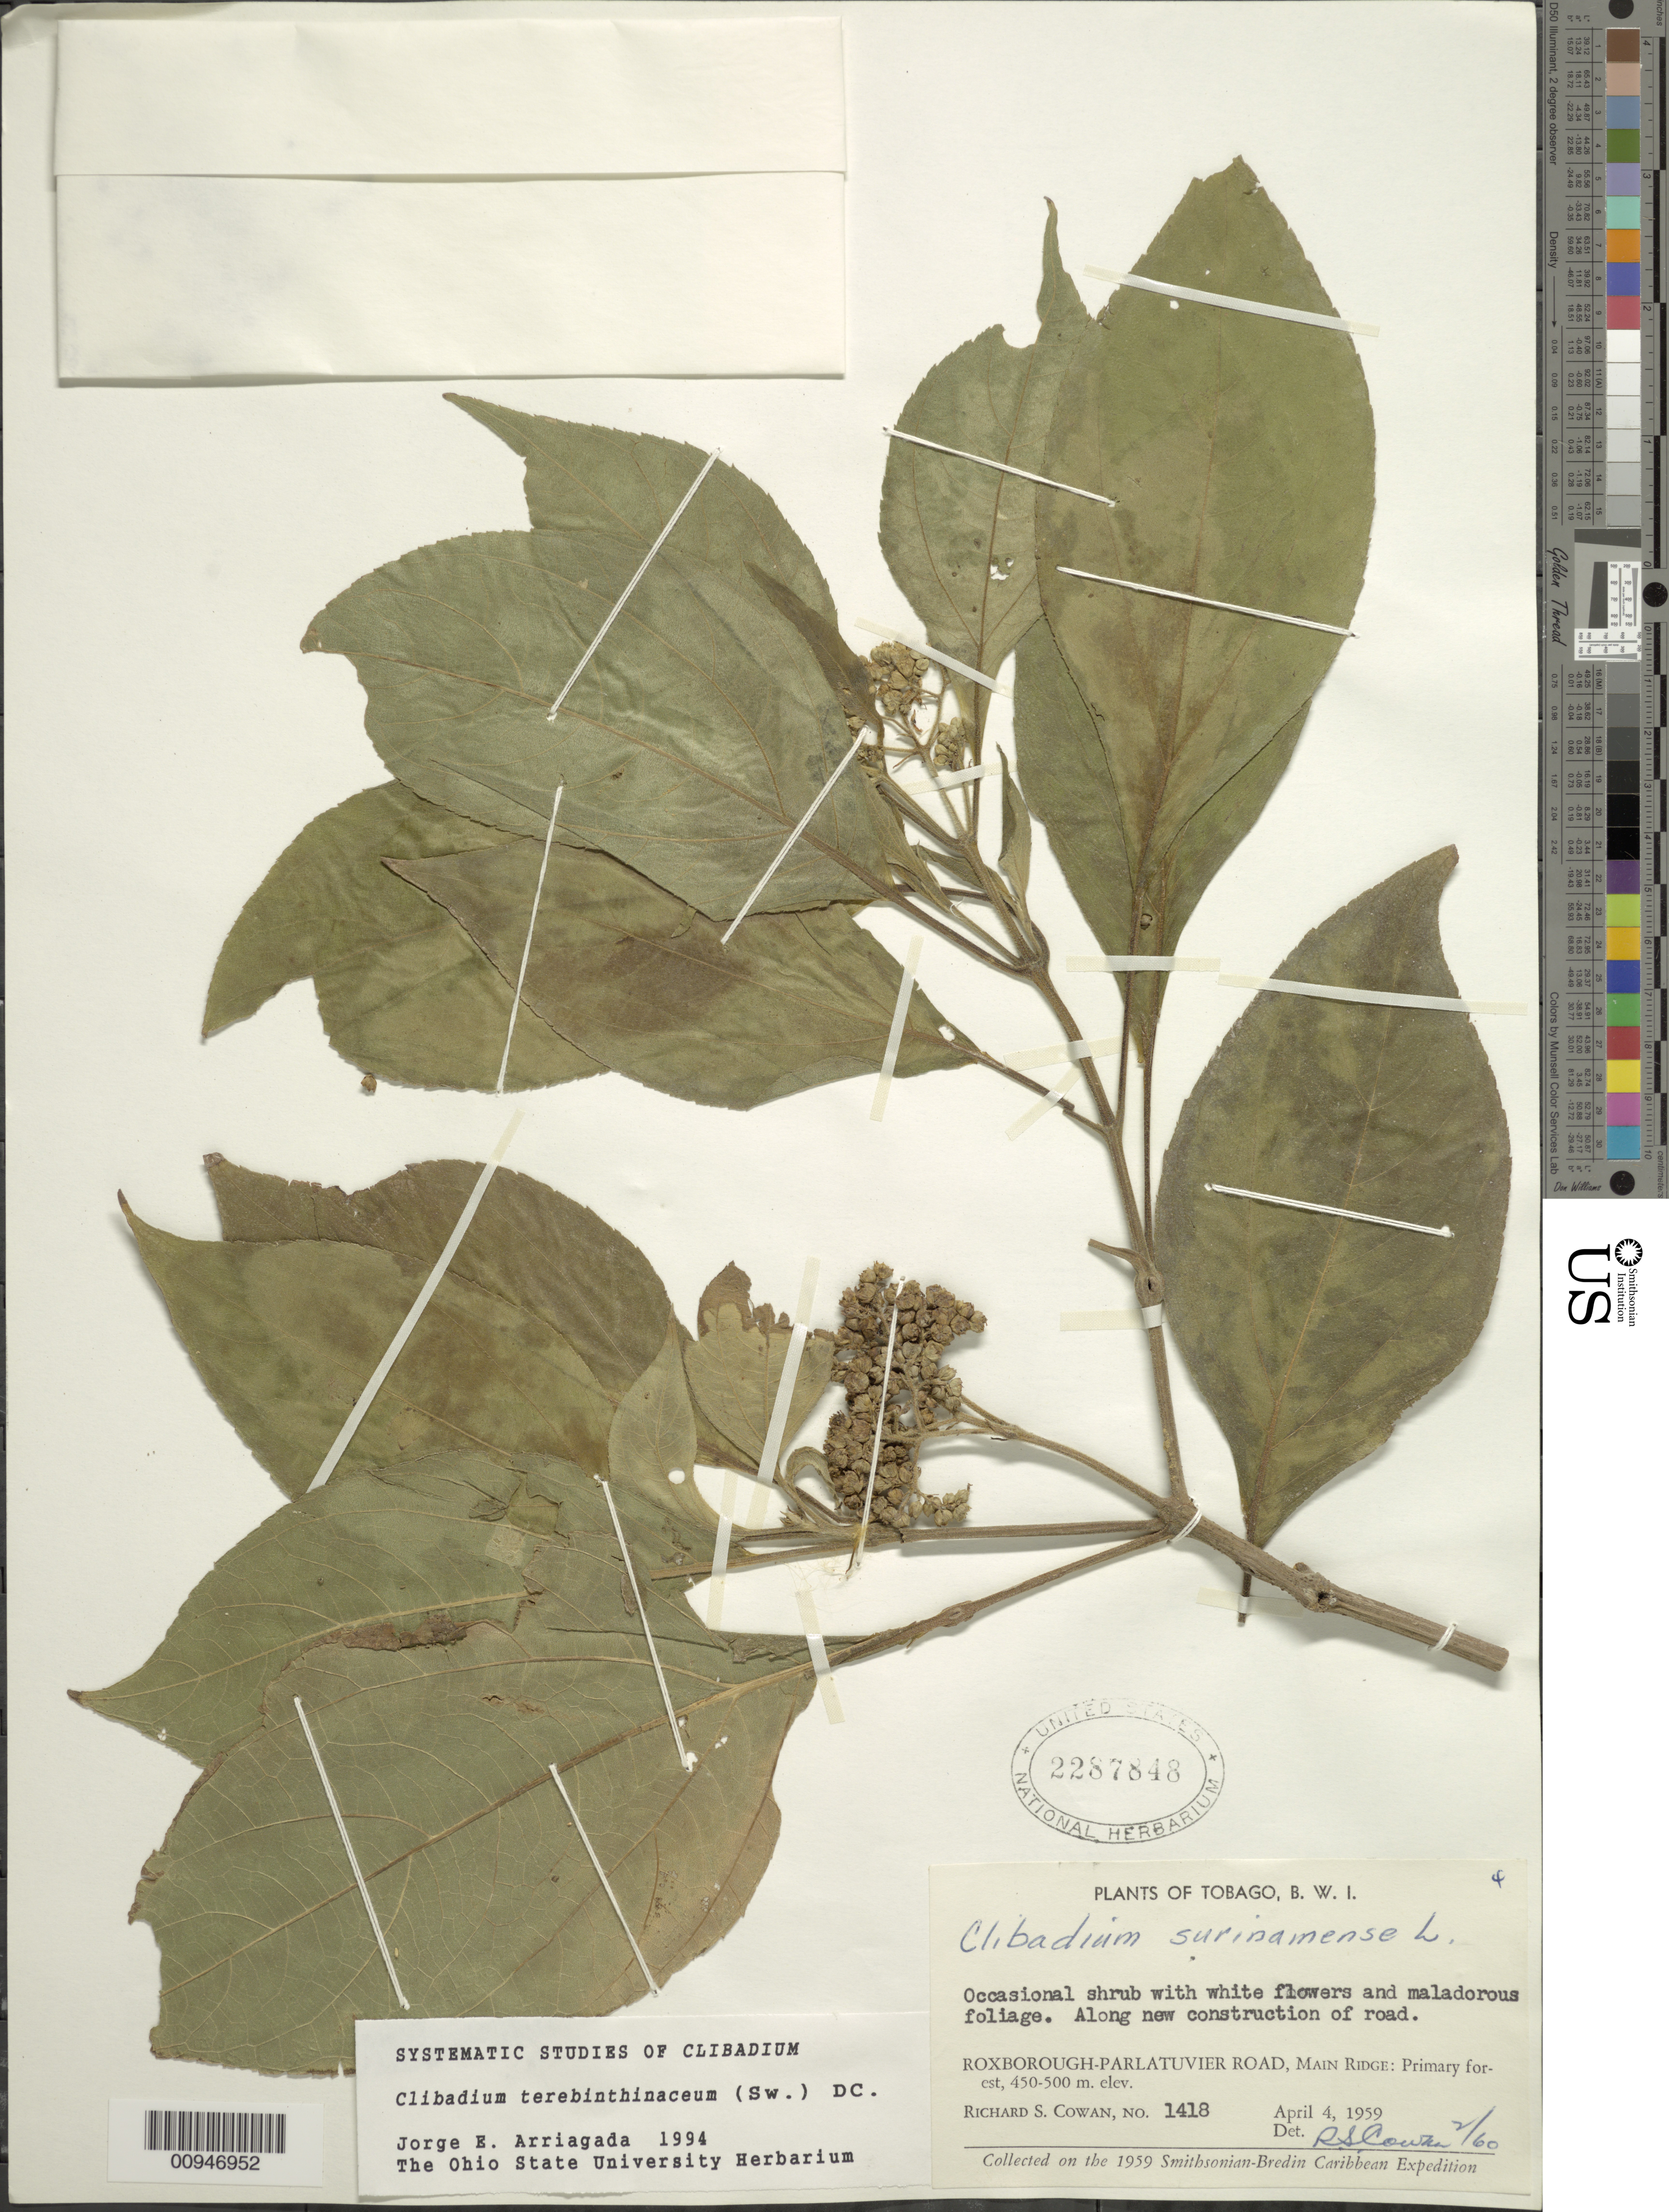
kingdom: Plantae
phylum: Tracheophyta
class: Magnoliopsida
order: Asterales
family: Asteraceae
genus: Clibadium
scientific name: Clibadium terebinthinaceum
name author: (Sw.) DC.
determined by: Arriagada, J. E.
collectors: R. S. Cowan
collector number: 1418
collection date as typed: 04 Apr 1959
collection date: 1959-04-04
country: Trinidad and Tobago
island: Tobago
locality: Roxborough-Parlatuvier Road, Main Ridge, along new construction of road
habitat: Primary forest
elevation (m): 450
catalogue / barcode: US 2287848